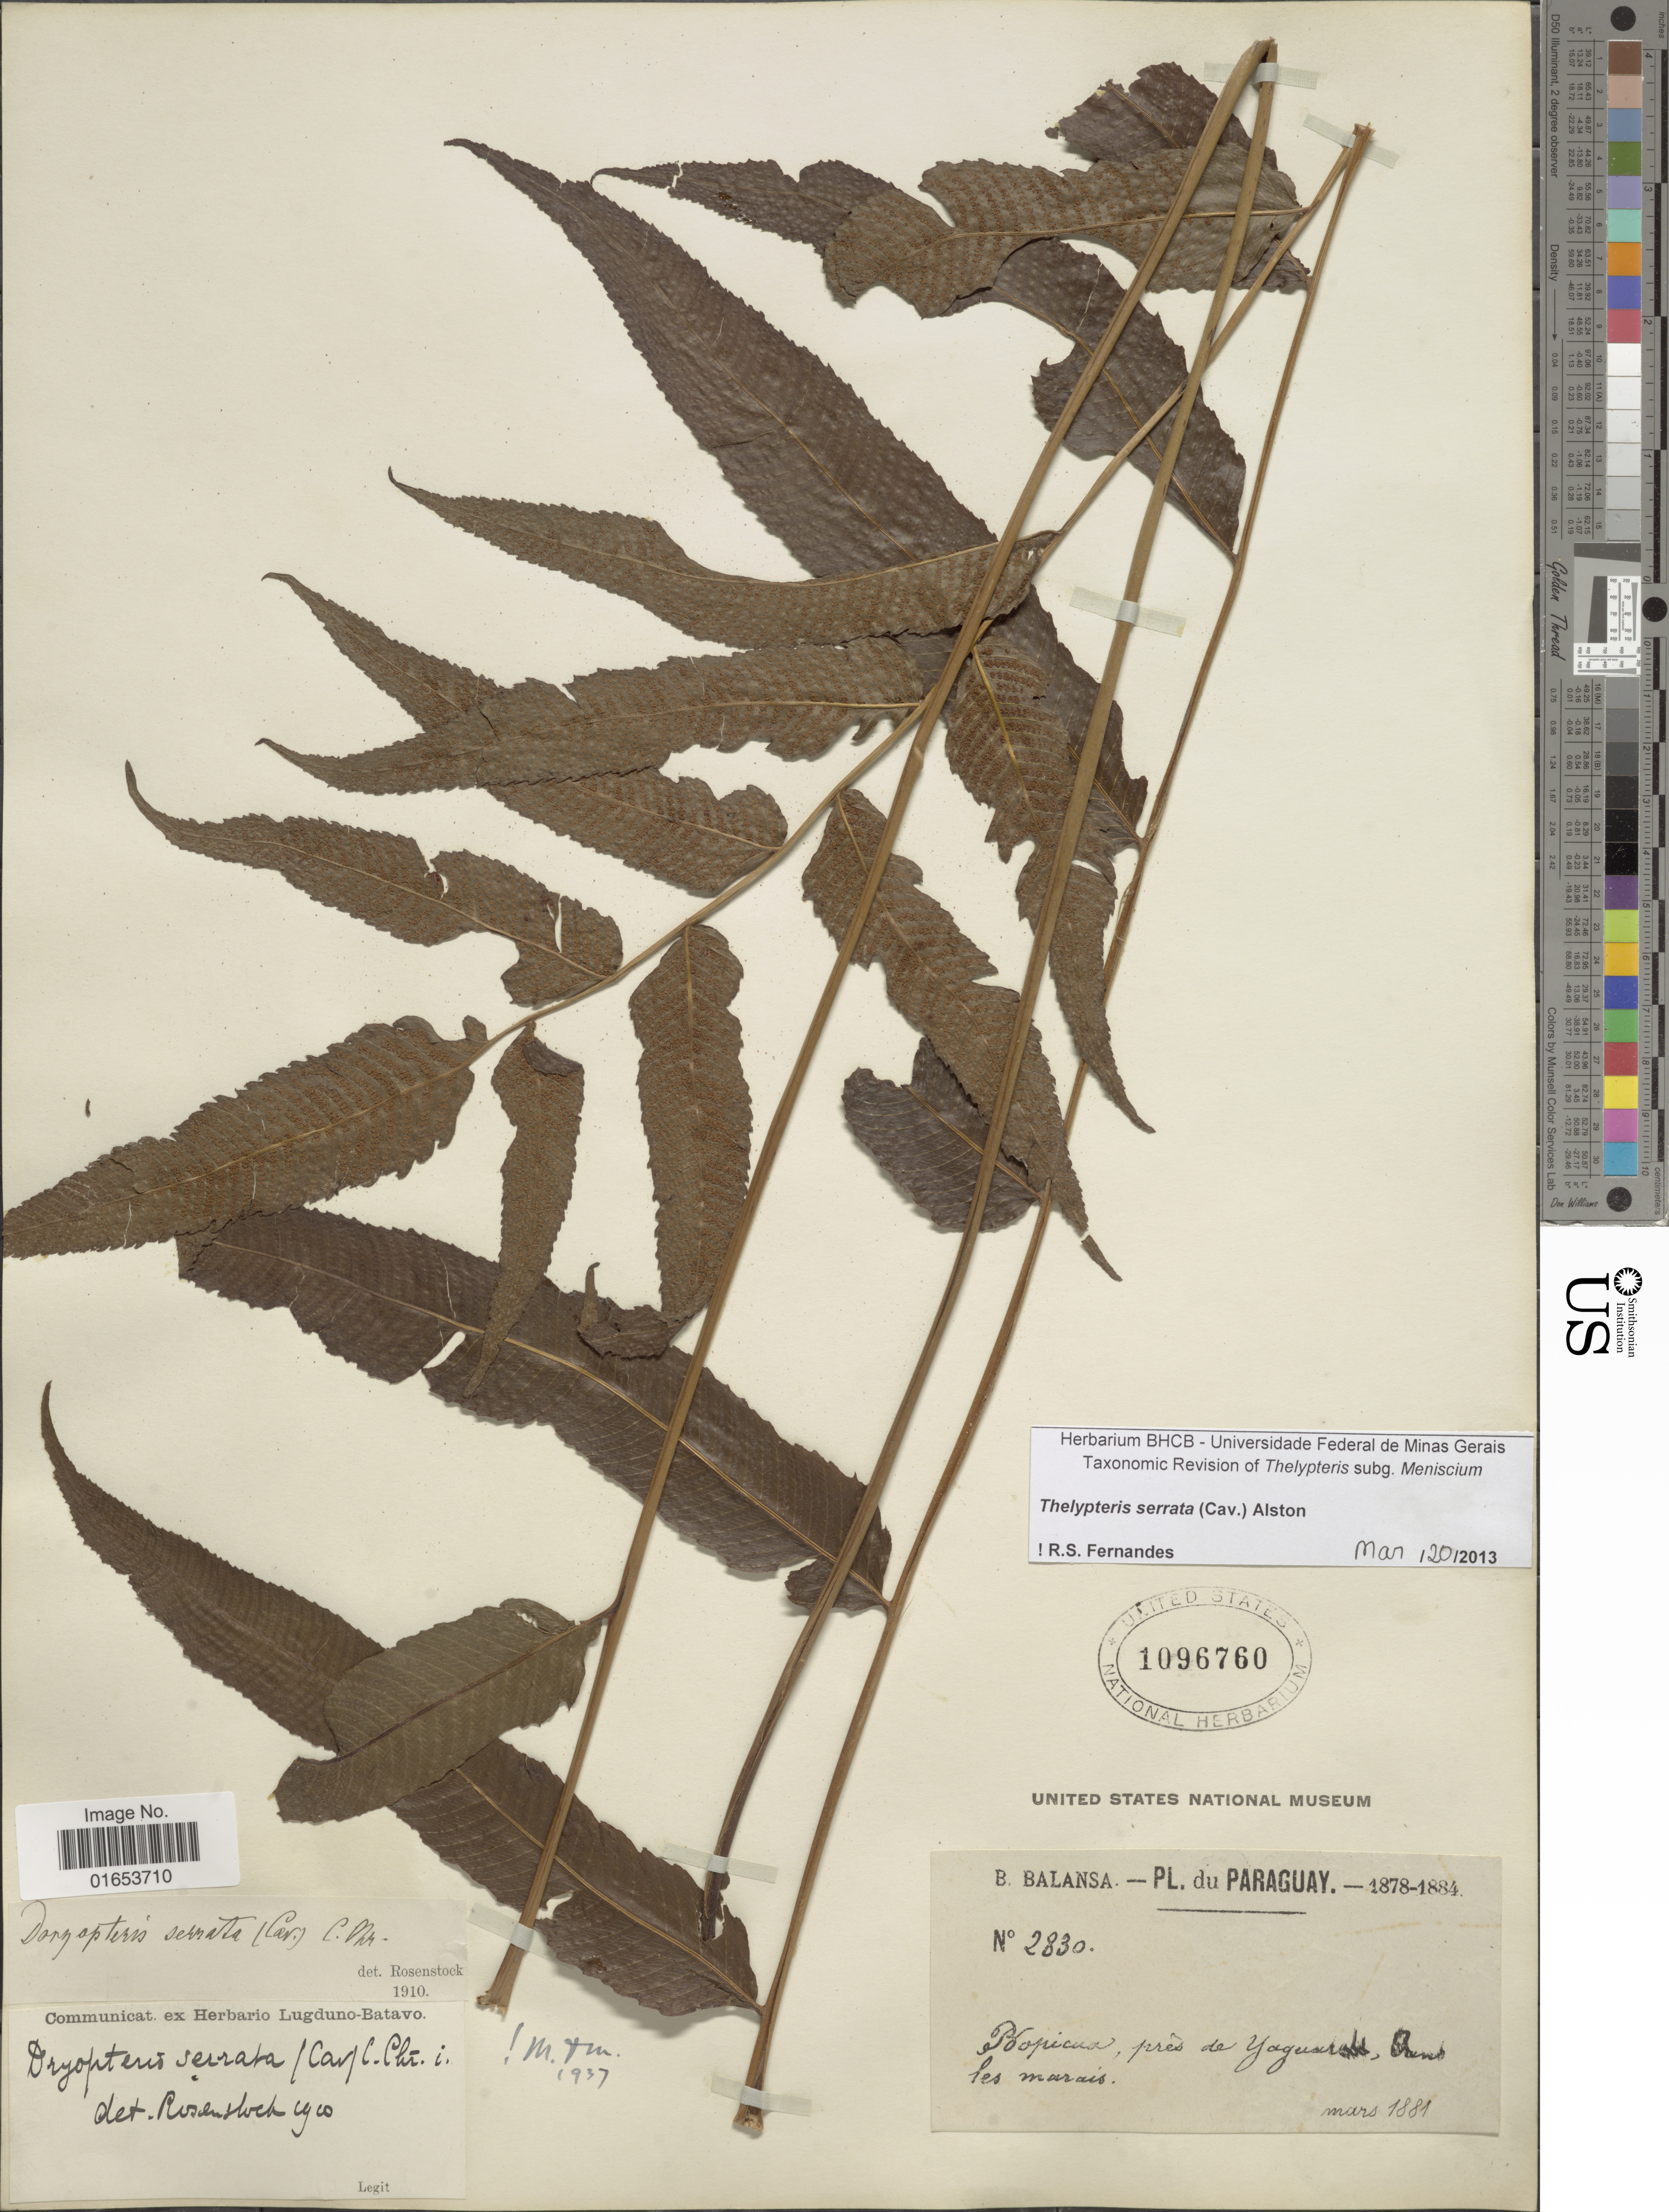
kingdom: Plantae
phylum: Tracheophyta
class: Polypodiopsida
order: Polypodiales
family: Thelypteridaceae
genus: Meniscium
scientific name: Meniscium serratum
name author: Cav.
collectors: B. Balansa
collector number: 2830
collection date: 1881-03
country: Paraguay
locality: Bopicua, prés de Yaguar, Oreno les marais [interpreted]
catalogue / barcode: US 1096760